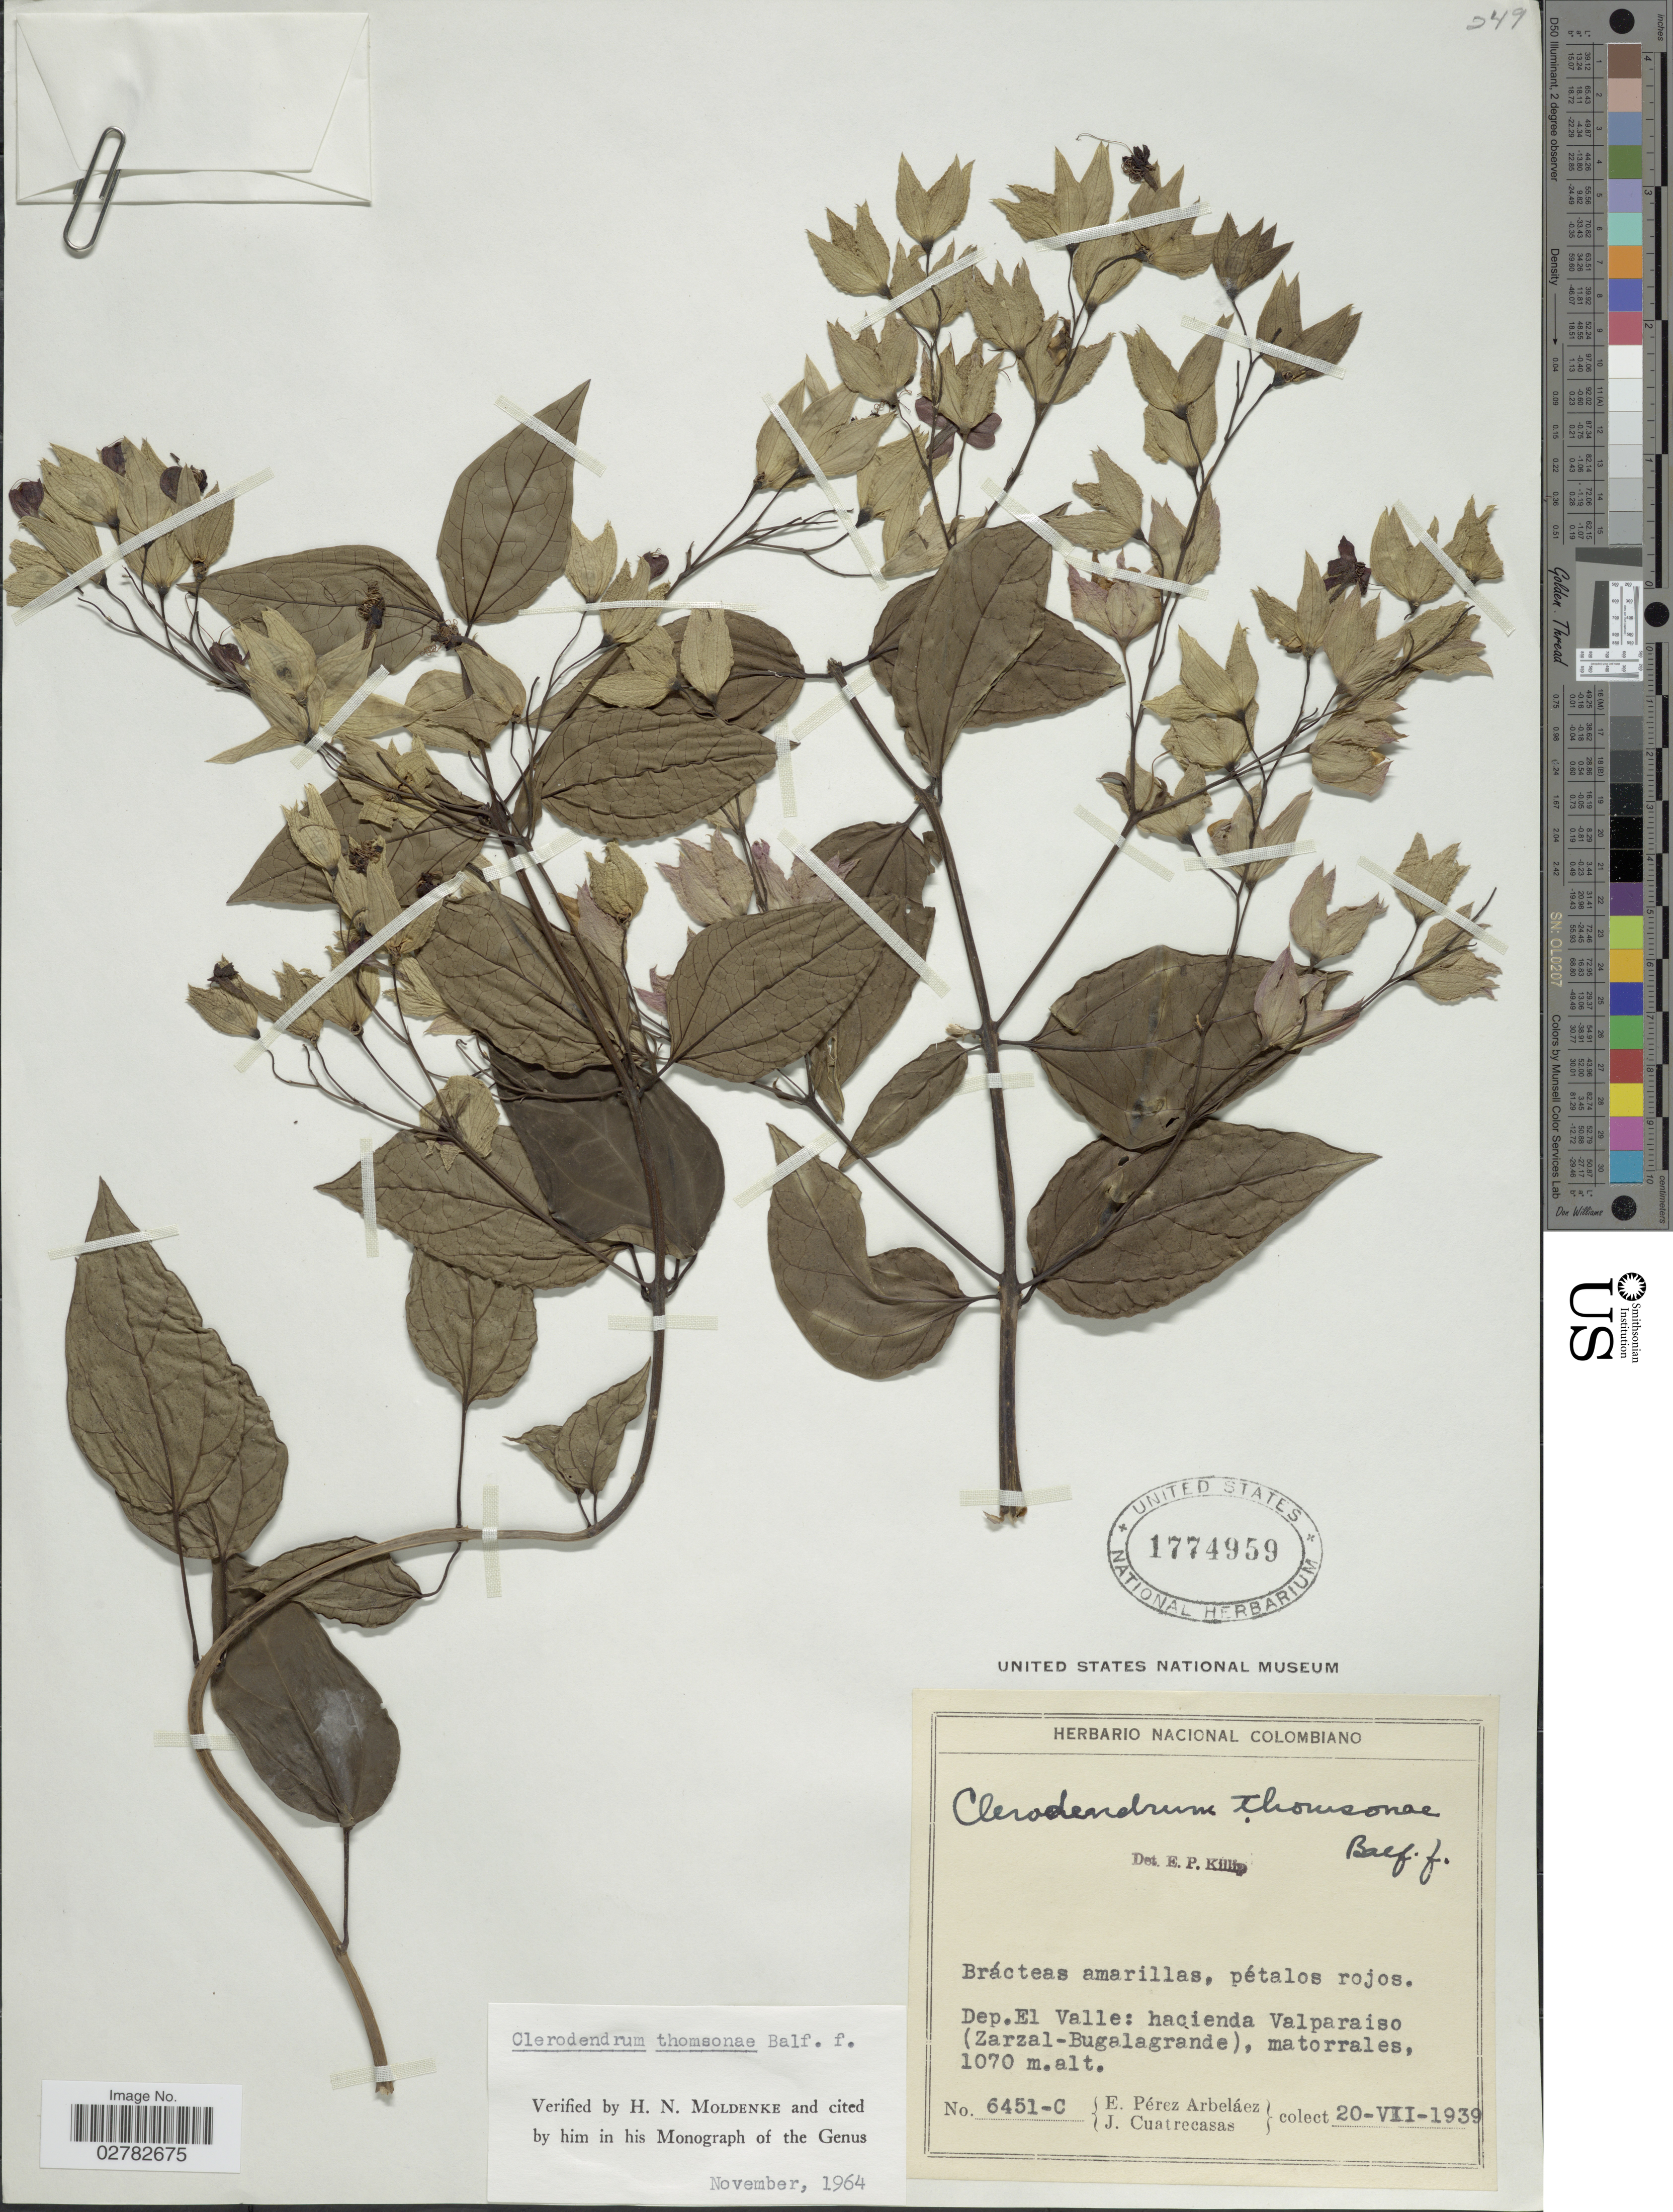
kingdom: Plantae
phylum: Tracheophyta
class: Magnoliopsida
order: Lamiales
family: Lamiaceae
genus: Clerodendrum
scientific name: Clerodendrum thomsoniae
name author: Balf.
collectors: E. Pérez Arbeláez & J. Cuatrecasas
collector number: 6451-C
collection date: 1939-07-20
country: Colombia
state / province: Valle del Cauca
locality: Dep. El Valle: hacienda Valparaiso (Zarzal-Bugalagrande).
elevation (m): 1070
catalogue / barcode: US 1774959